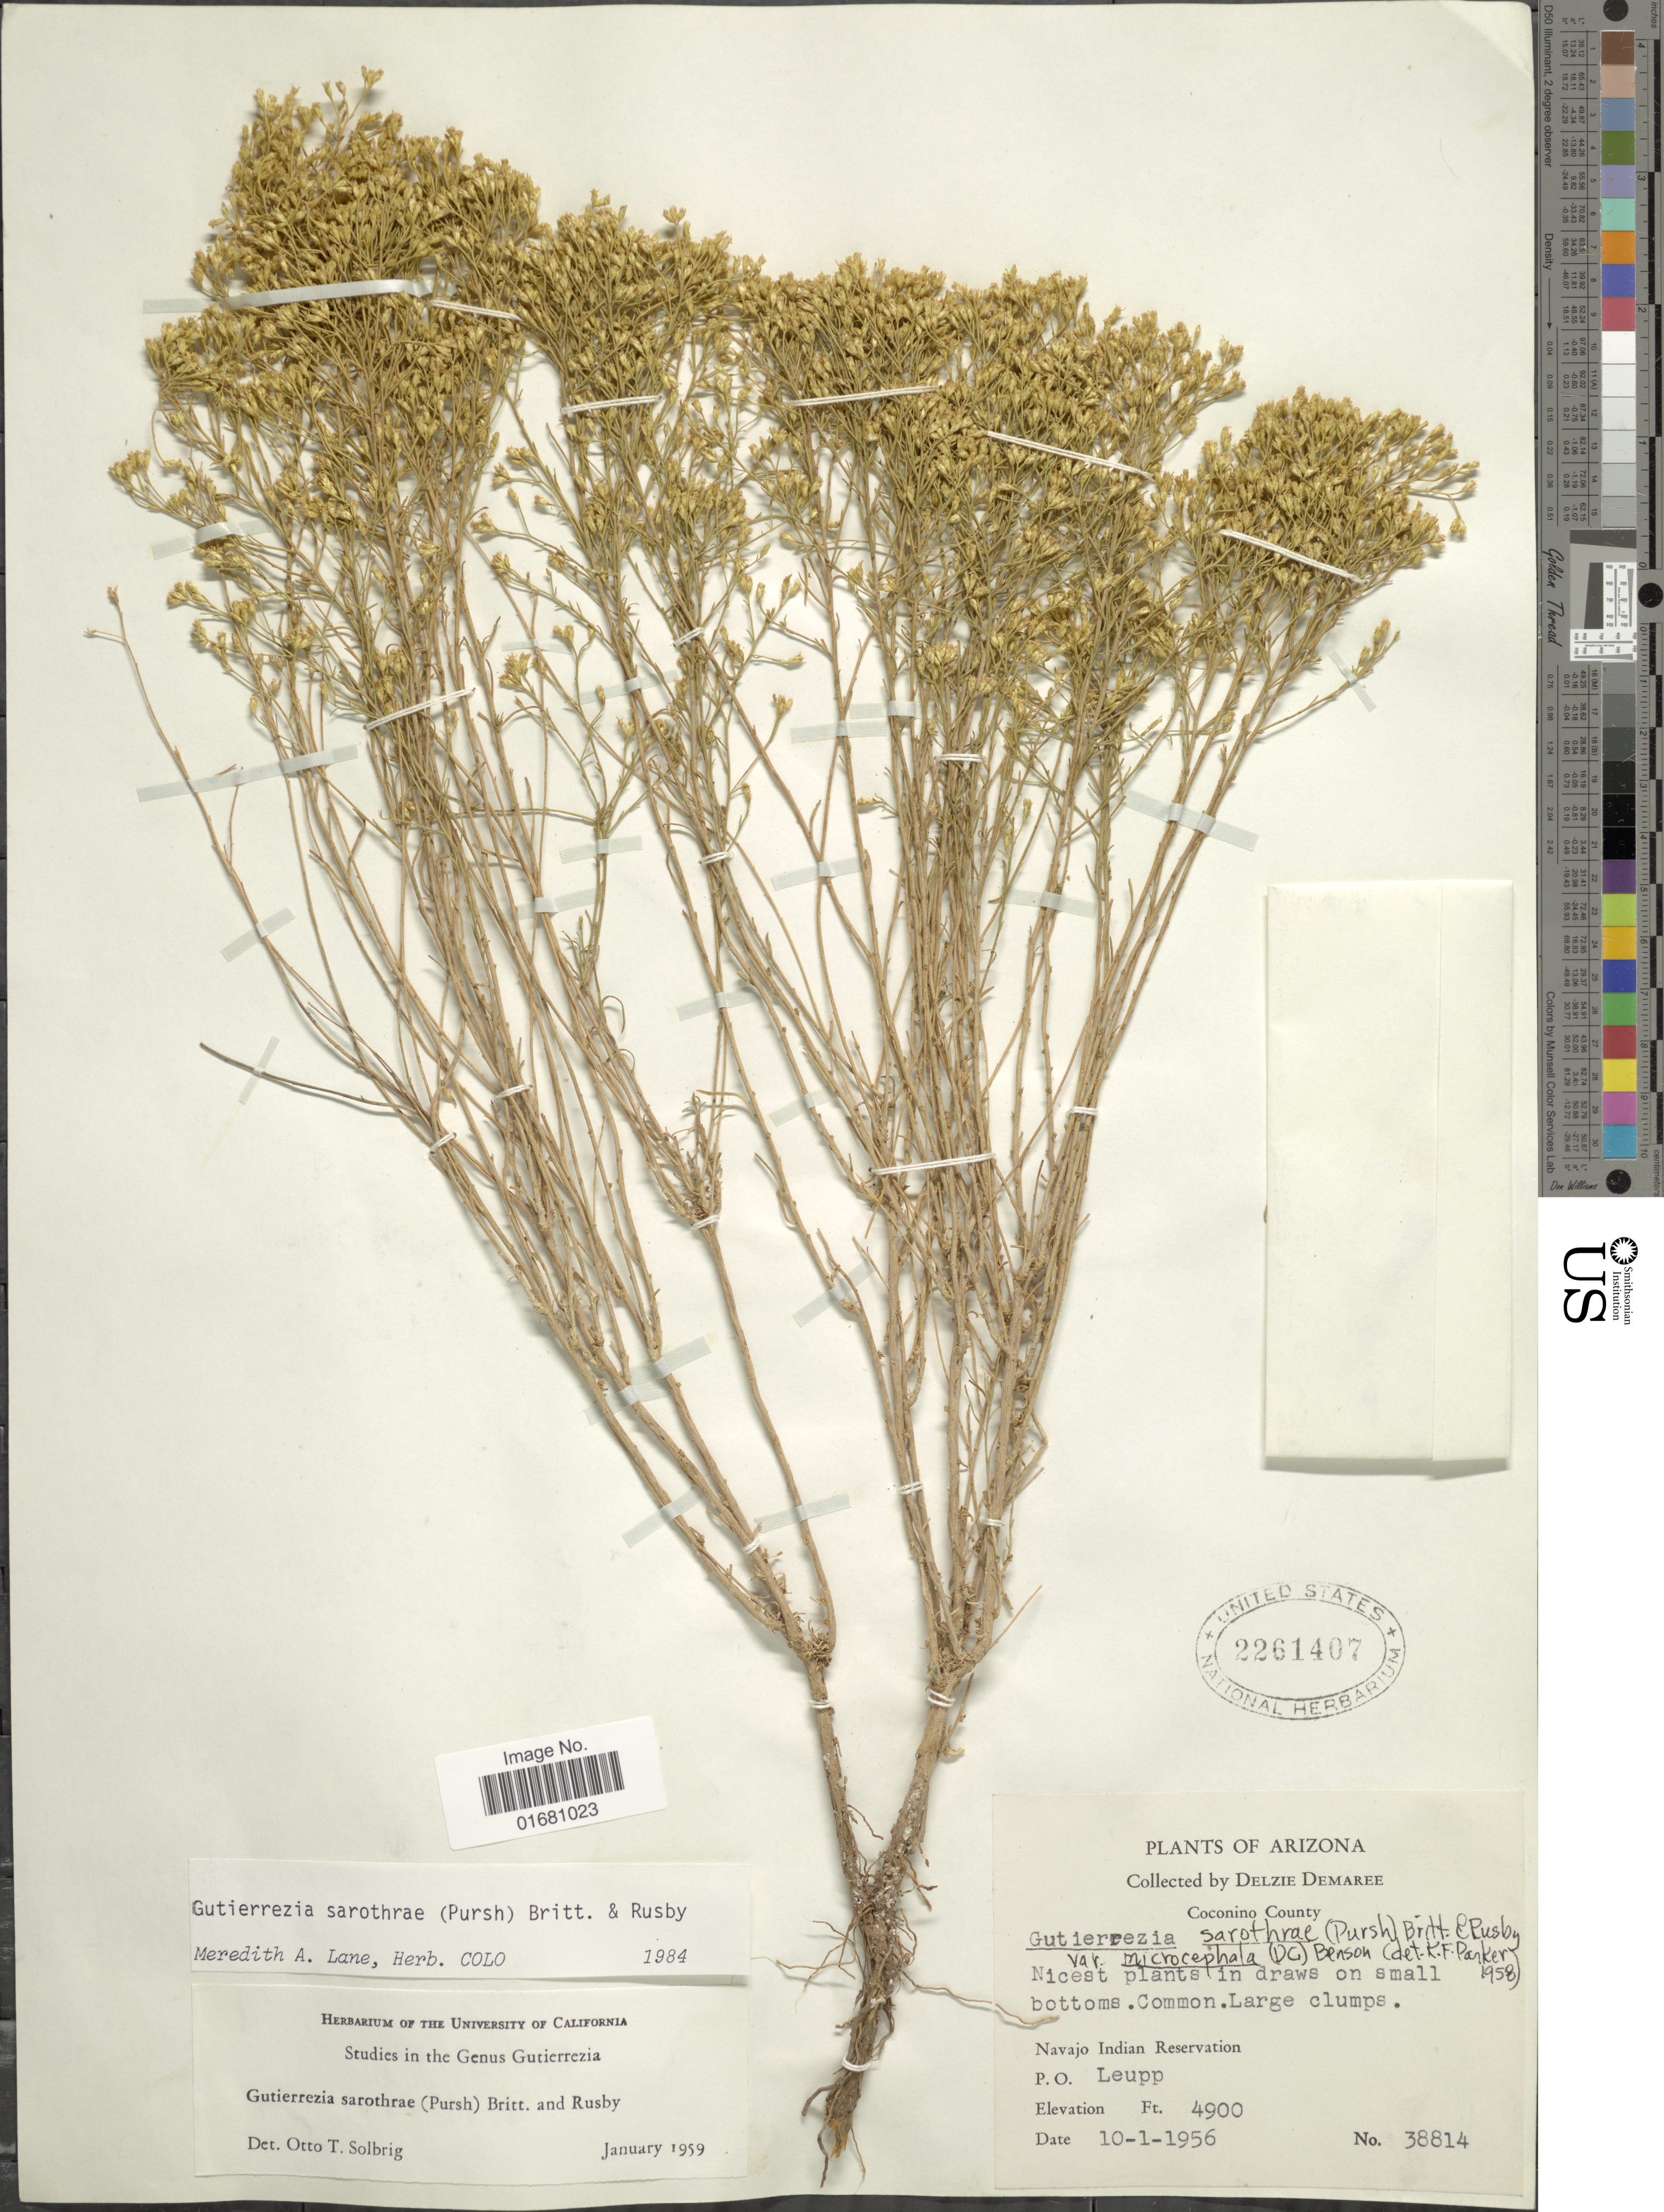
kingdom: Plantae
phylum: Tracheophyta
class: Magnoliopsida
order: Asterales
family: Asteraceae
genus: Gutierrezia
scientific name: Gutierrezia sarothrae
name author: (Pursh) Britton & Rusby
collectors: D. Demaree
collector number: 38814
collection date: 1956-10-01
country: United States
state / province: Arizona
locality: Coconino County, Navajo Indian Reservation, P.O. Leupp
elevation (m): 1494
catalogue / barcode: US 2261407